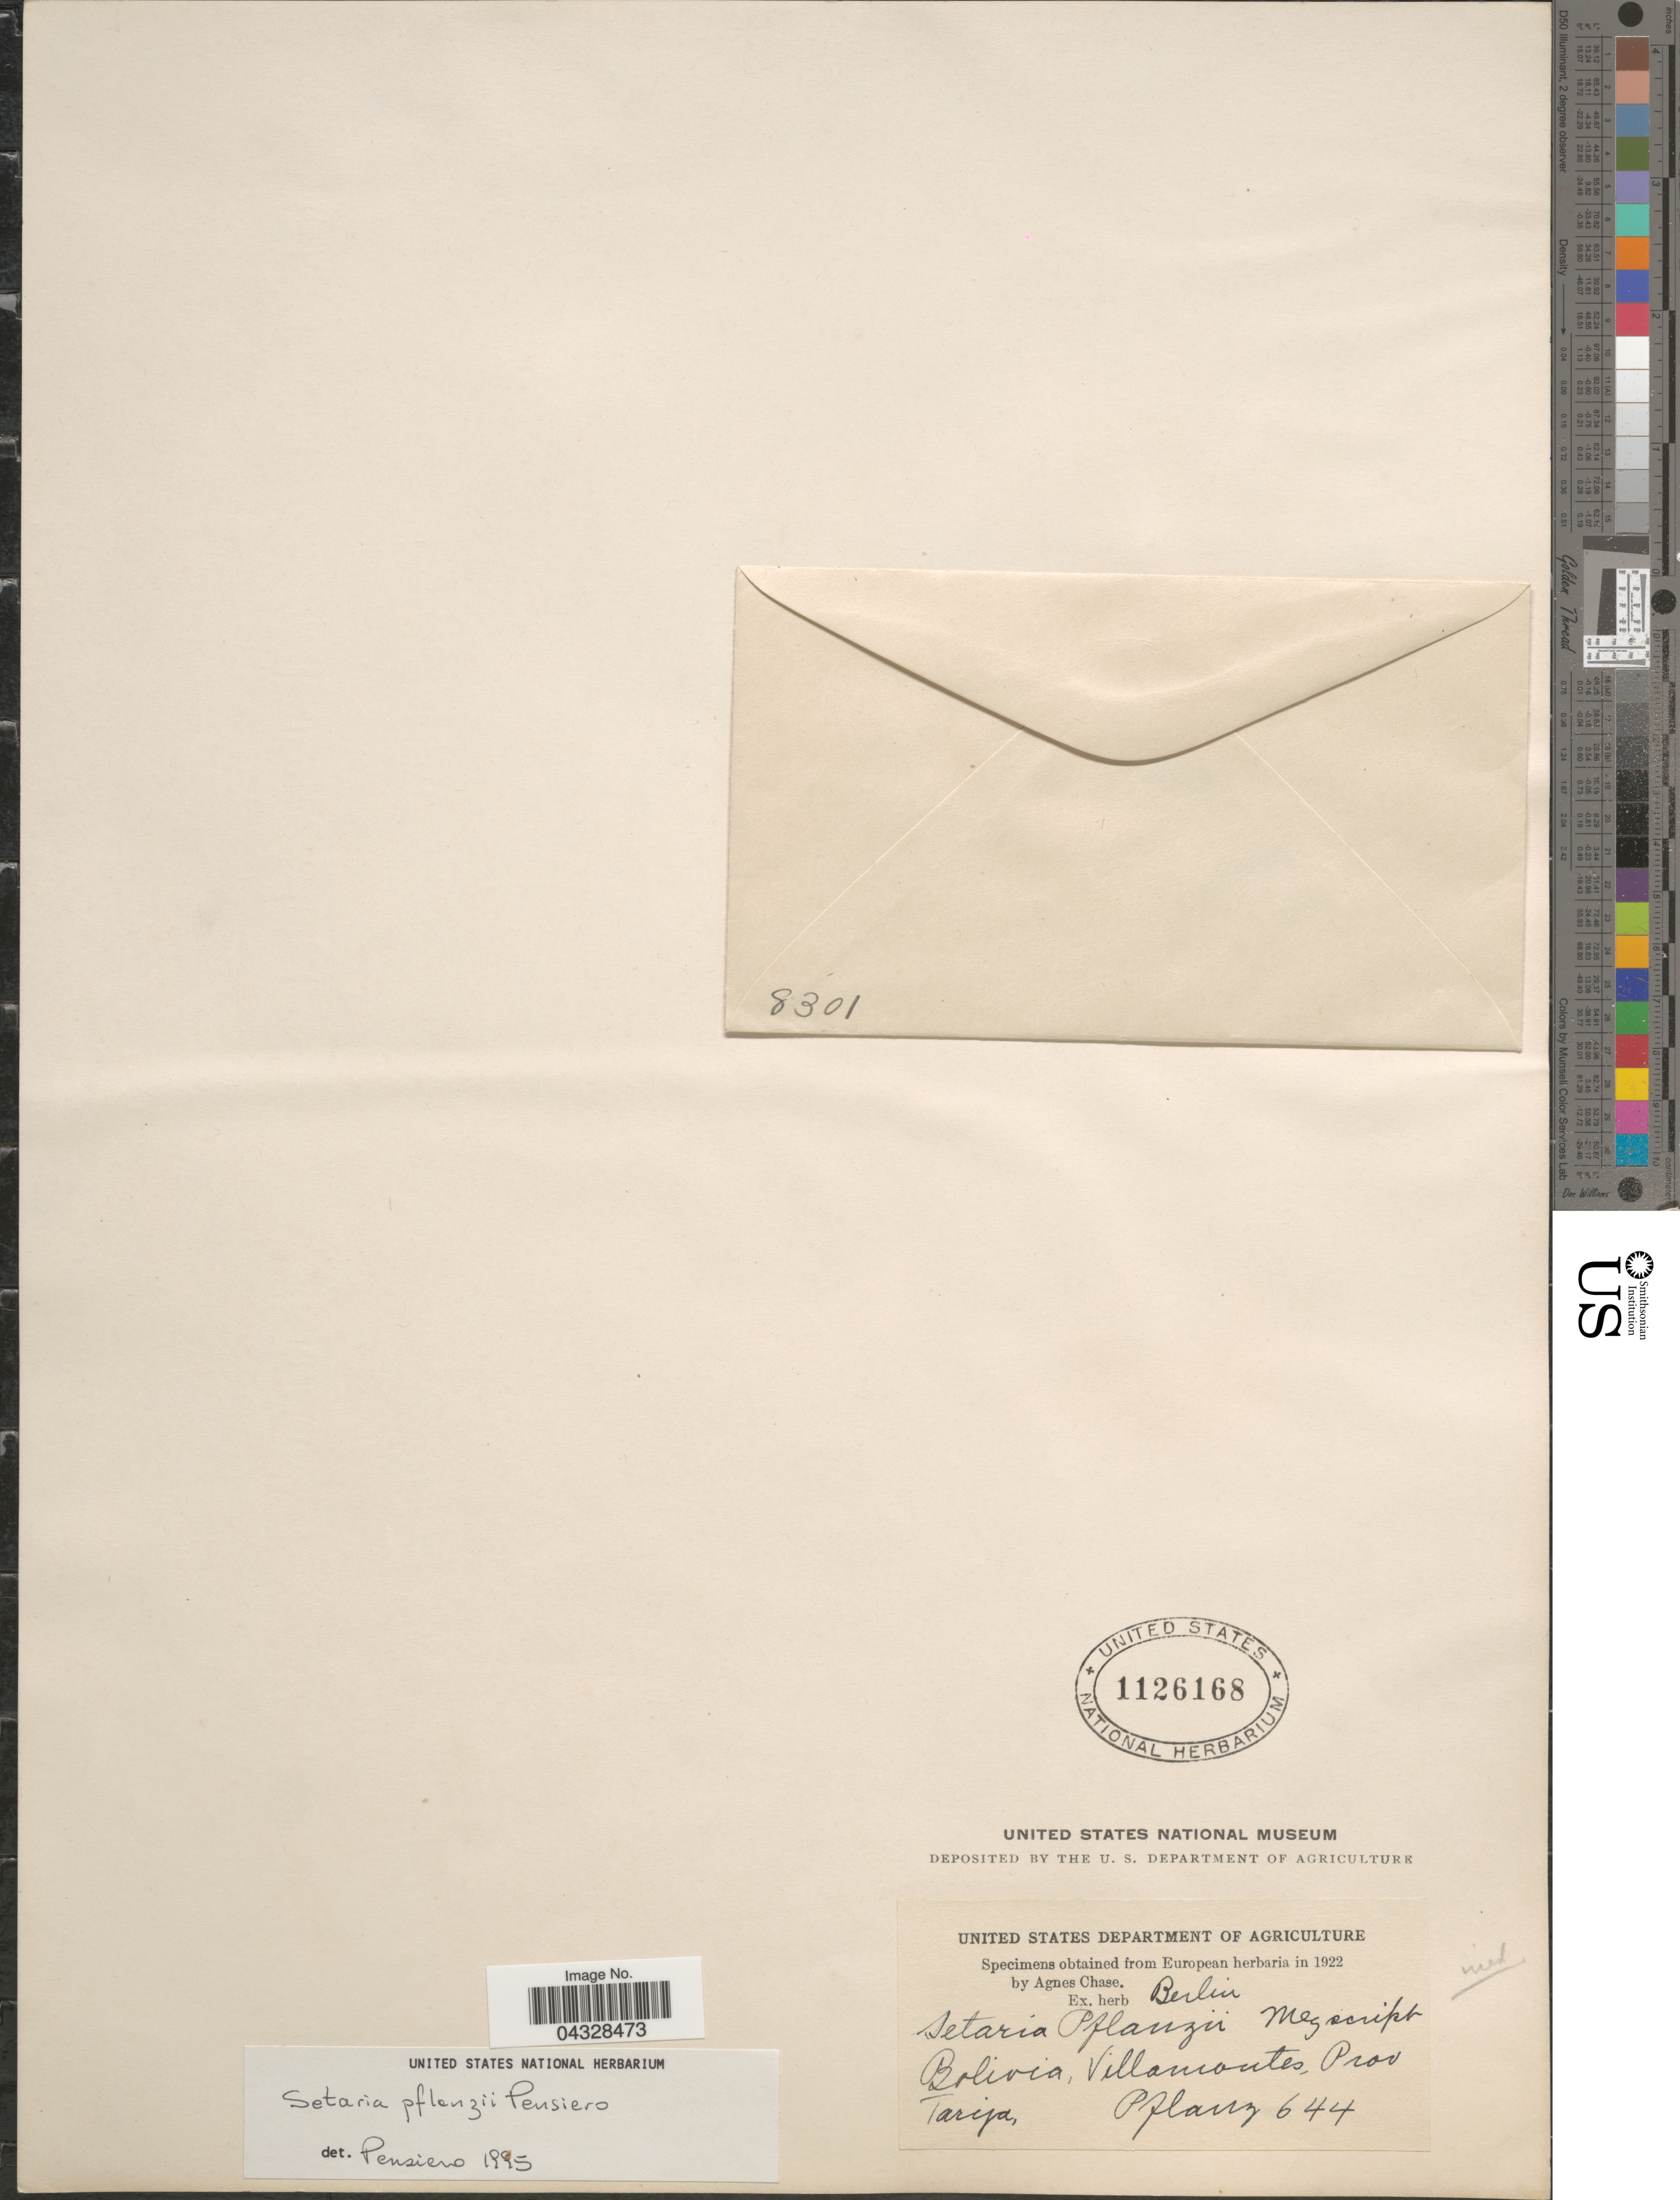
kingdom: Plantae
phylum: Tracheophyta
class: Liliopsida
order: Poales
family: Poaceae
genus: Setaria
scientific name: Setaria pflanzii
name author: Pensiero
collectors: -. Pflanz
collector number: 644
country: Bolivia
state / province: Tarija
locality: Villamontes.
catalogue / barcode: US 1126168